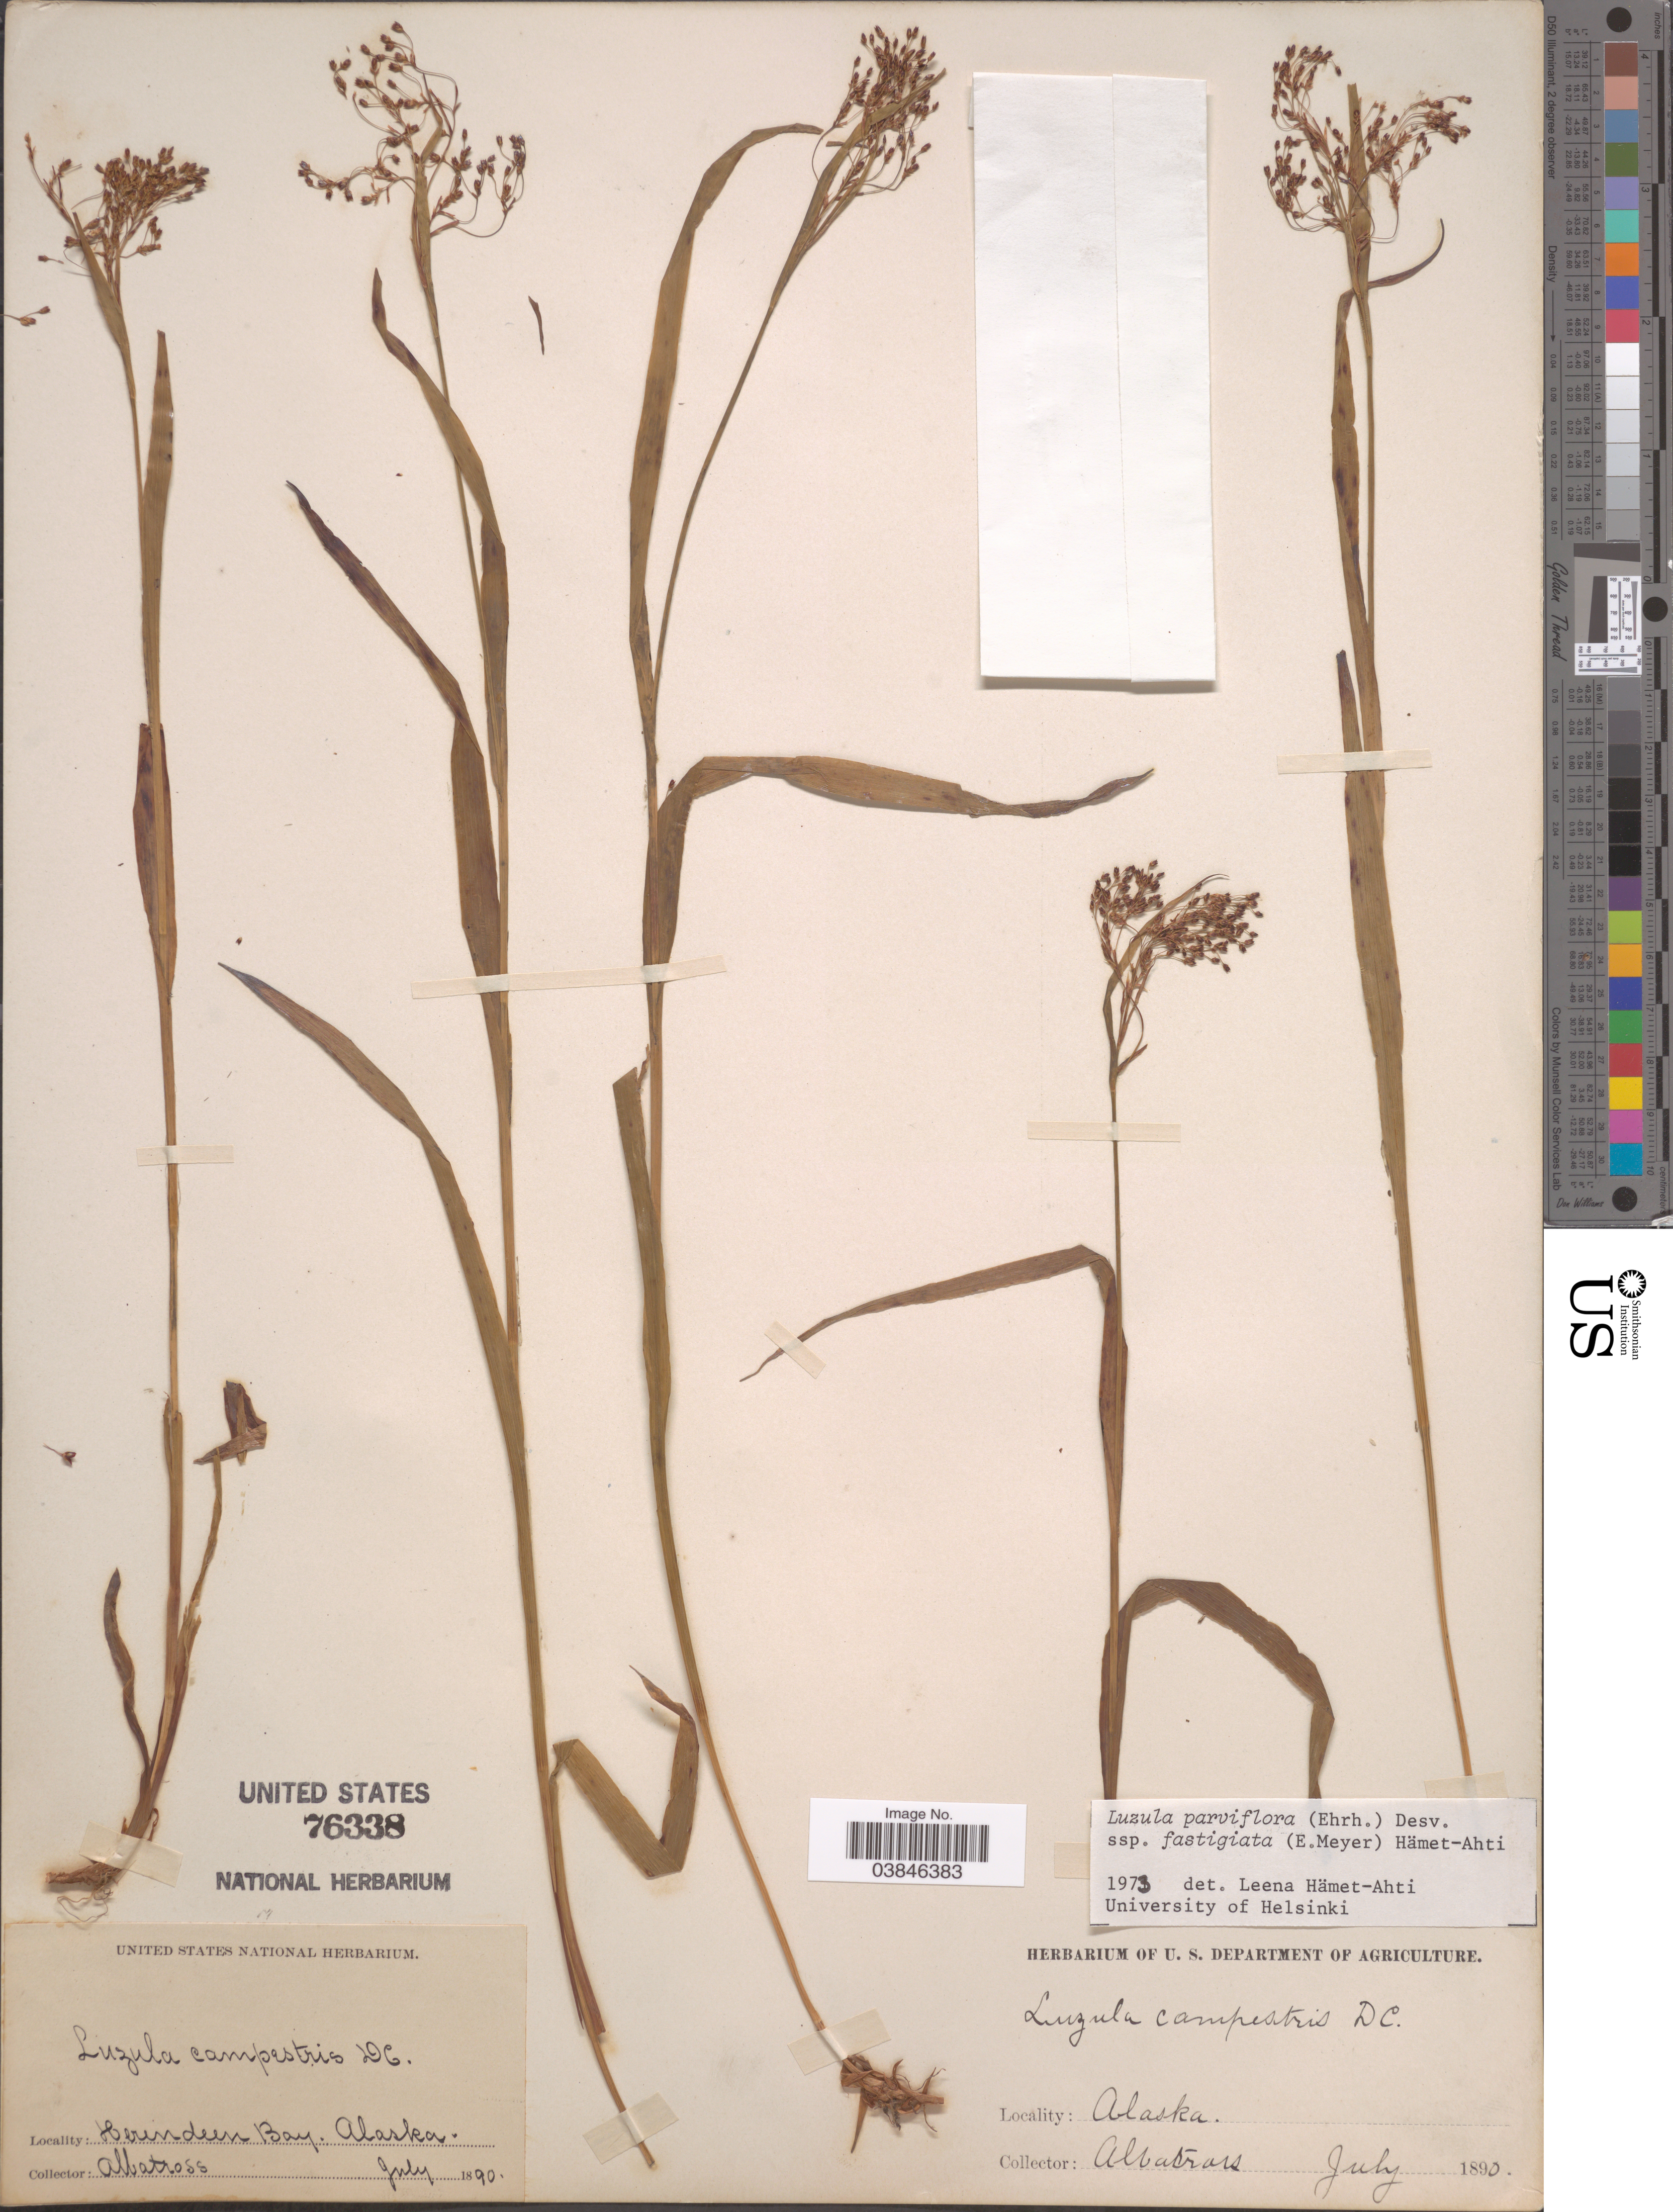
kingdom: Plantae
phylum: Tracheophyta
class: Liliopsida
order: Poales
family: Juncaceae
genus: Luzula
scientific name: Luzula parviflora subsp. fastigiata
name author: Buchenau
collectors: Albatross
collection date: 1890-07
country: United States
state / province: Alaska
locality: Herendeen Bay.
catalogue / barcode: US 76338